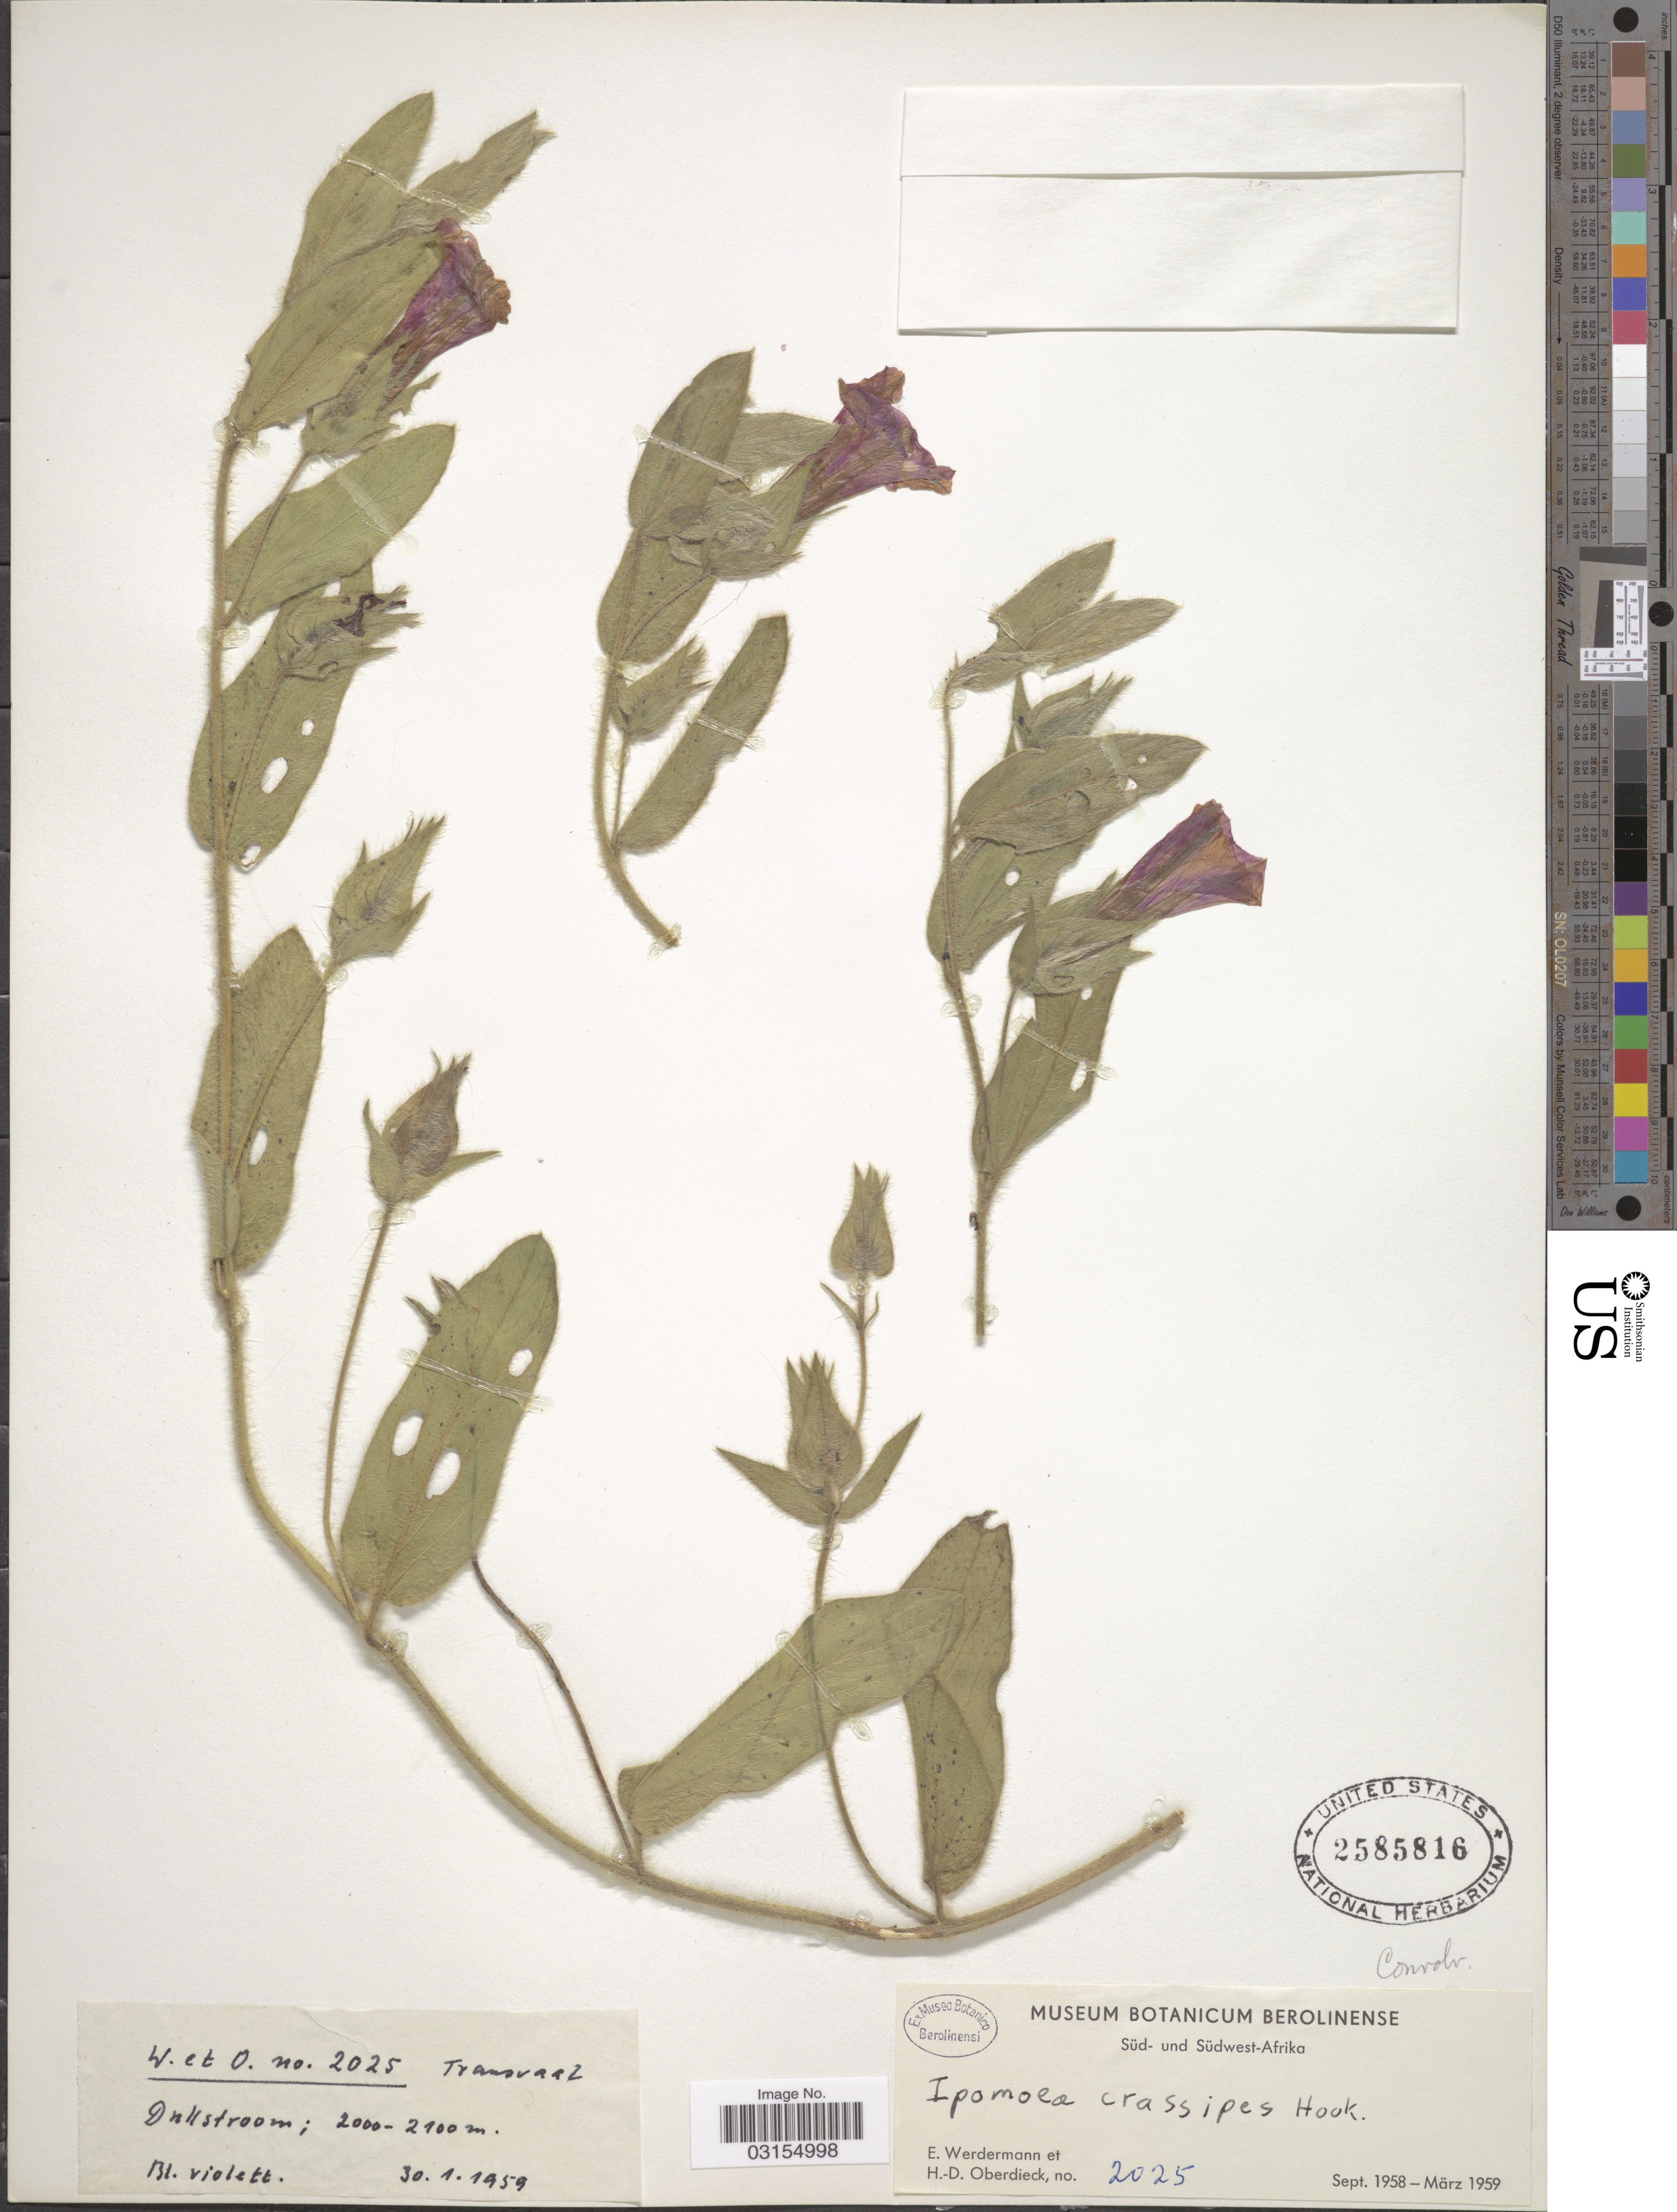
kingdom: Plantae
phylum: Tracheophyta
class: Magnoliopsida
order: Solanales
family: Convolvulaceae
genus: Ipomoea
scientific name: Ipomoea crassipes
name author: Hook.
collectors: E. Werdermann & H. Oberdieck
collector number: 2025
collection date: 1959-01-30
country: South Africa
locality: Süd- und Südwest-Afrika. Transvaal. Dullstroom.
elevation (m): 2000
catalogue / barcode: US 2585816